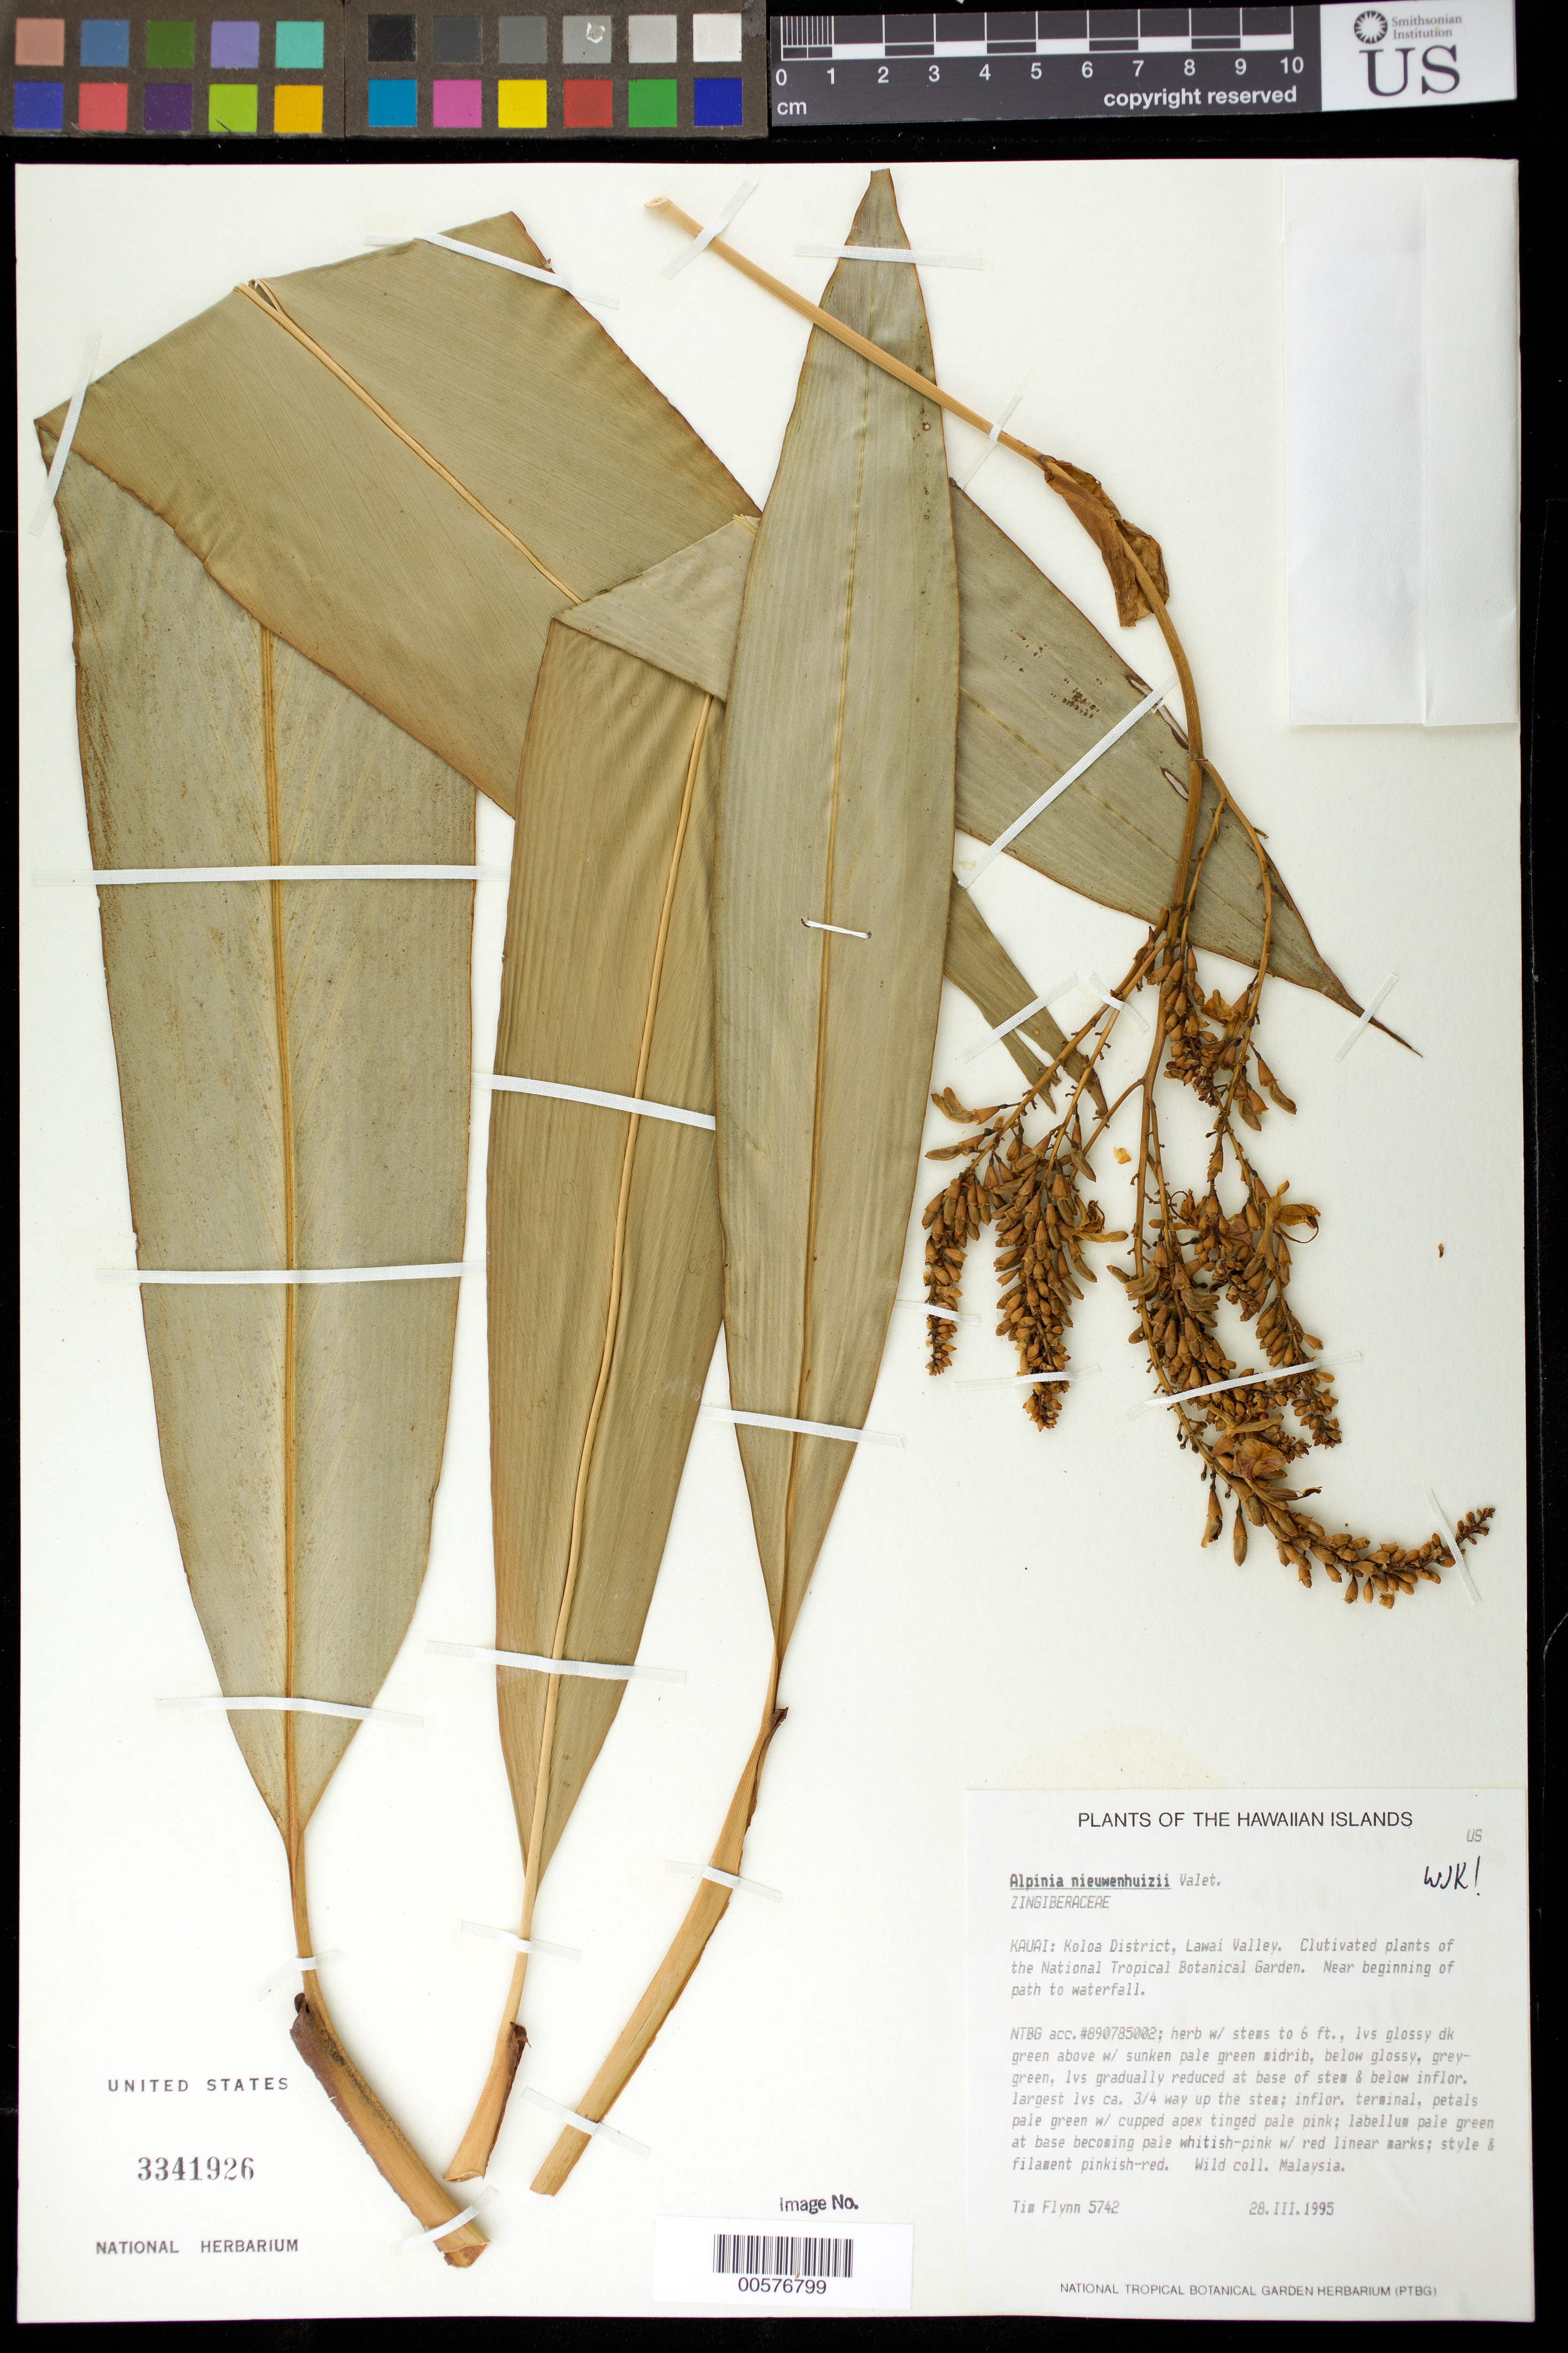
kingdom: Plantae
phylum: Tracheophyta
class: Liliopsida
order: Zingiberales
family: Zingiberaceae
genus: Alpinia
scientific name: Alpinia nieuwenhuizii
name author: Valeton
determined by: Kress, W. J., (US), Smithsonian Institution - National Museum of Natural History (UNITED STATES)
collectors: T. W. Flynn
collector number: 5742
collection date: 1995-03-28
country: United States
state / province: Hawaii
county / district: Kauai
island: Kaua'i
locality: Kauai: Koloa District, Lawai Valley. Clutivated plants of the National Triopical Botanical Garden. Near beginning of path to waterfall.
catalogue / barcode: US 3341926